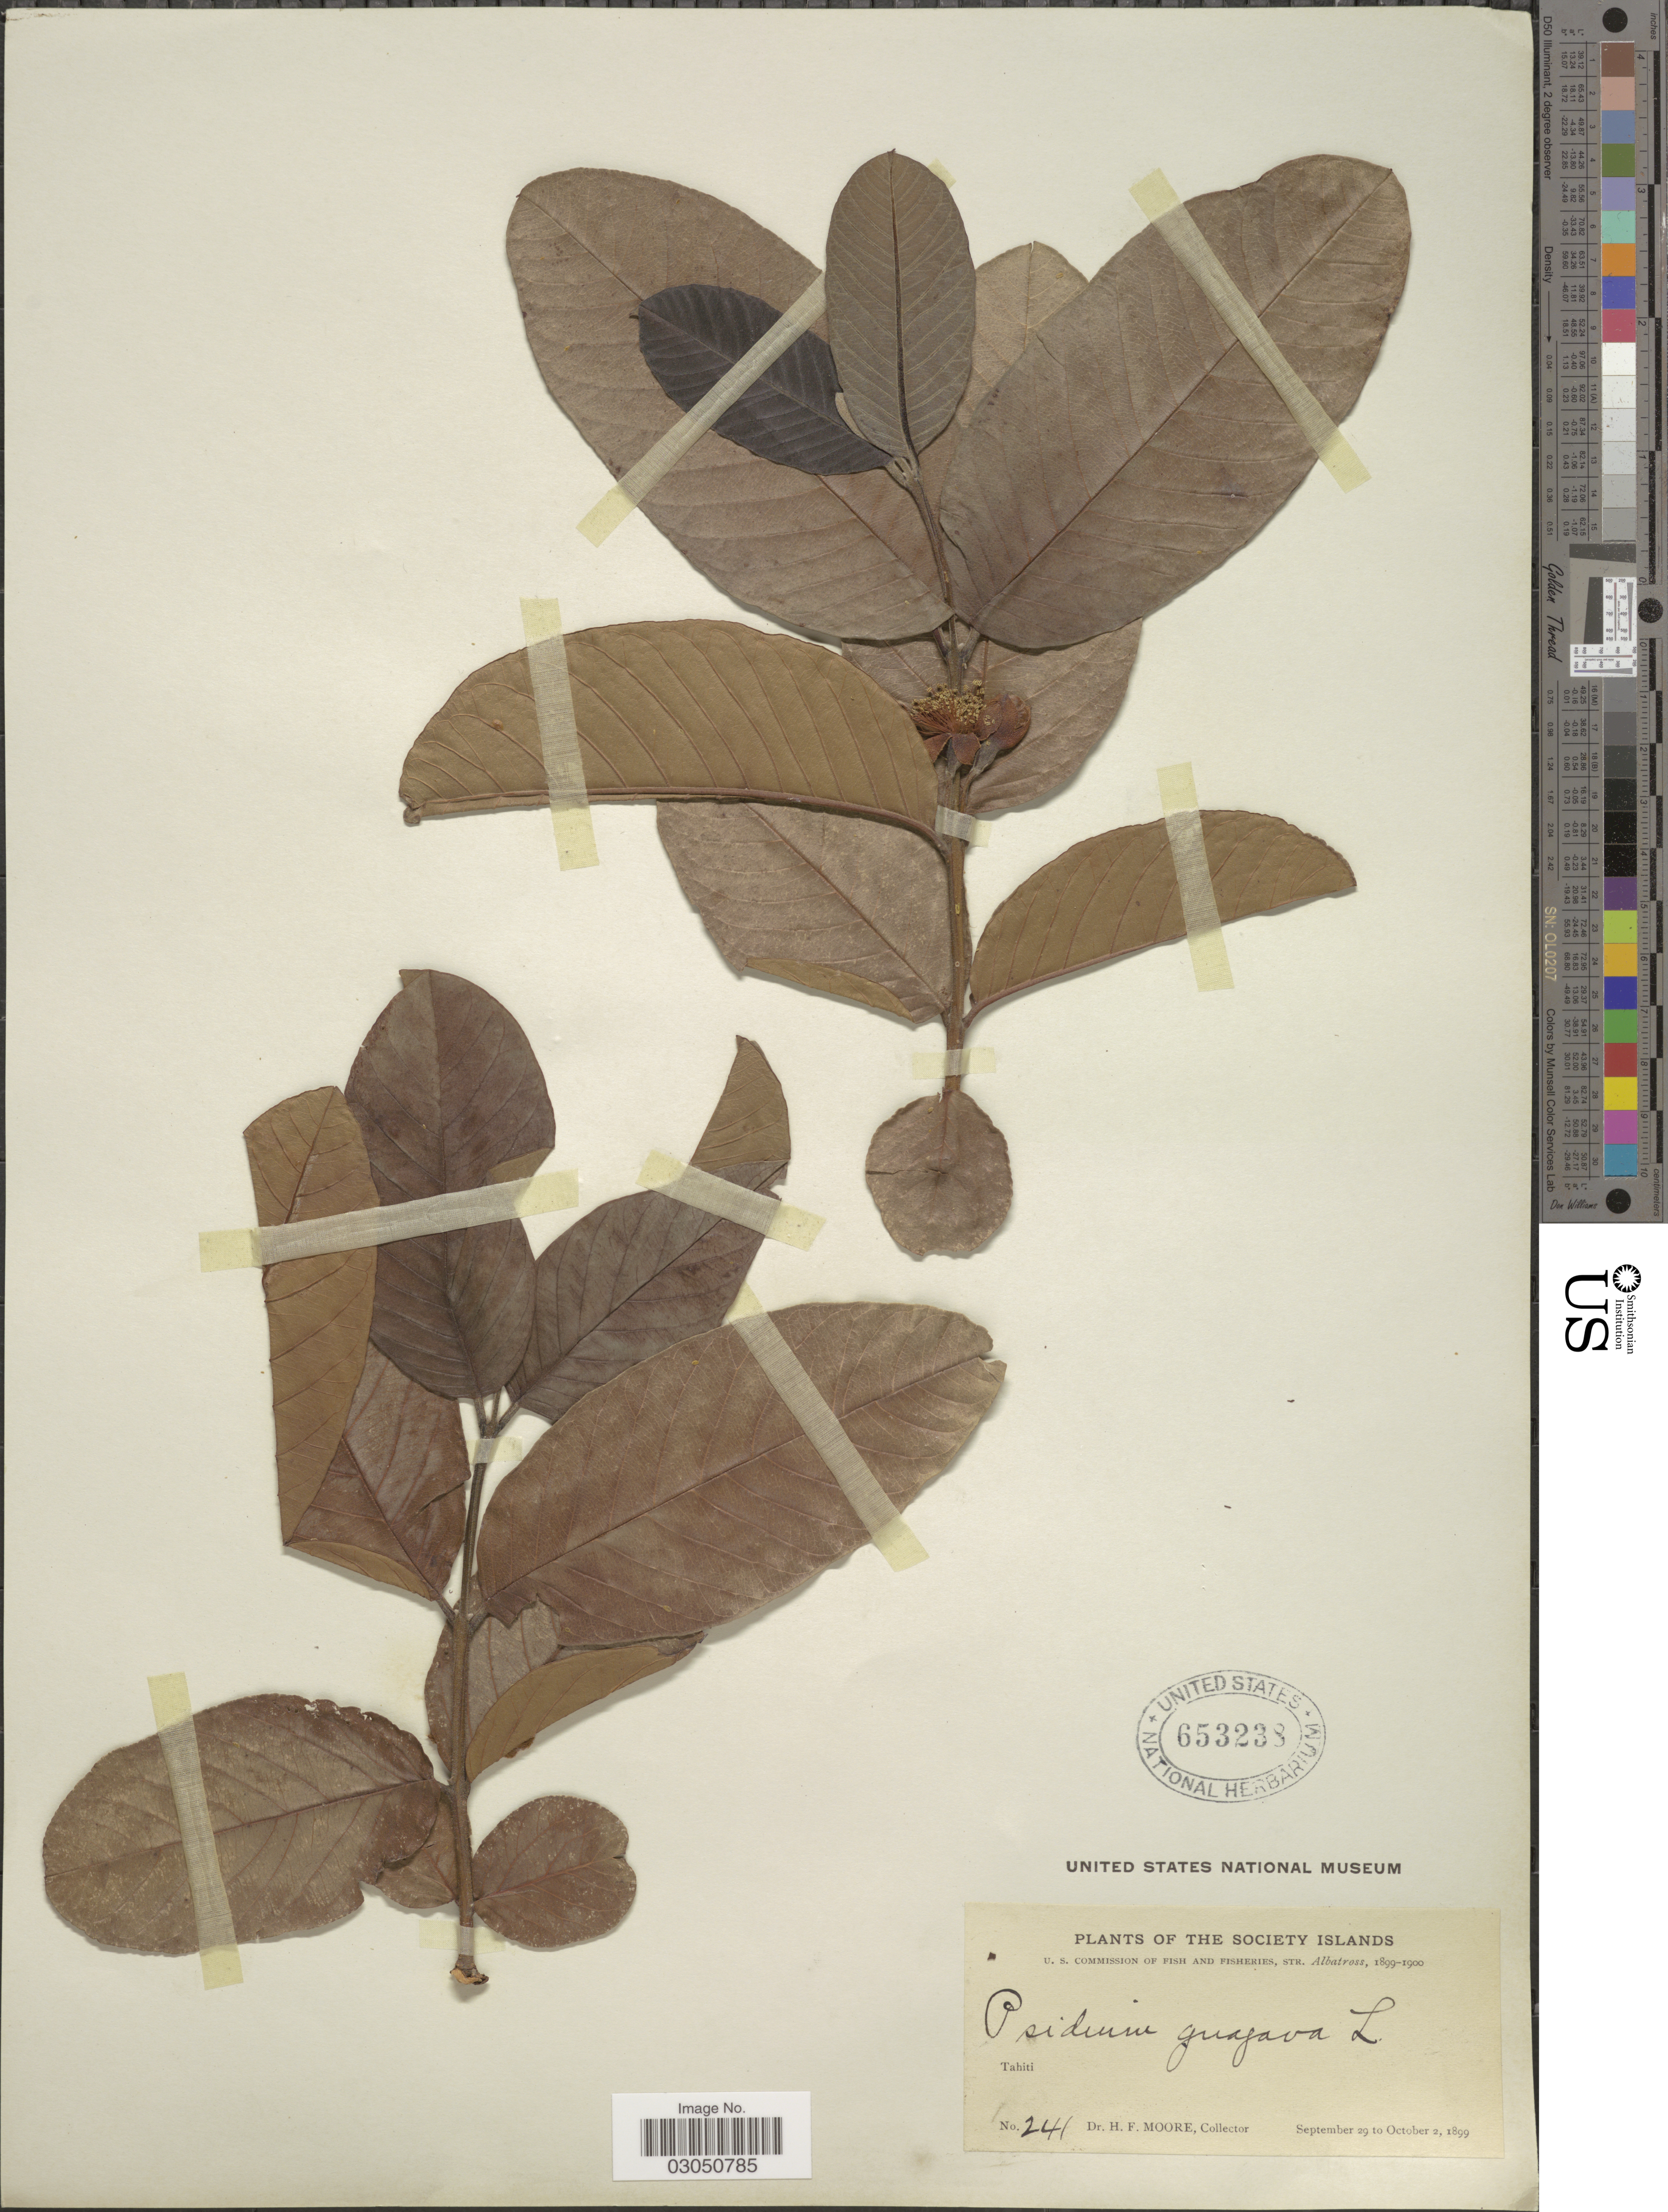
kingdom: Plantae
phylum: Tracheophyta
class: Magnoliopsida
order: Myrtales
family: Myrtaceae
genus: Psidium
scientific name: Psidium guajava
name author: L.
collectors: H. F. Moore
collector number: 241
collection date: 1899-09-29/1899-10-02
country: French Polynesia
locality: The Society Islands, Tahiti.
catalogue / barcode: US 653238